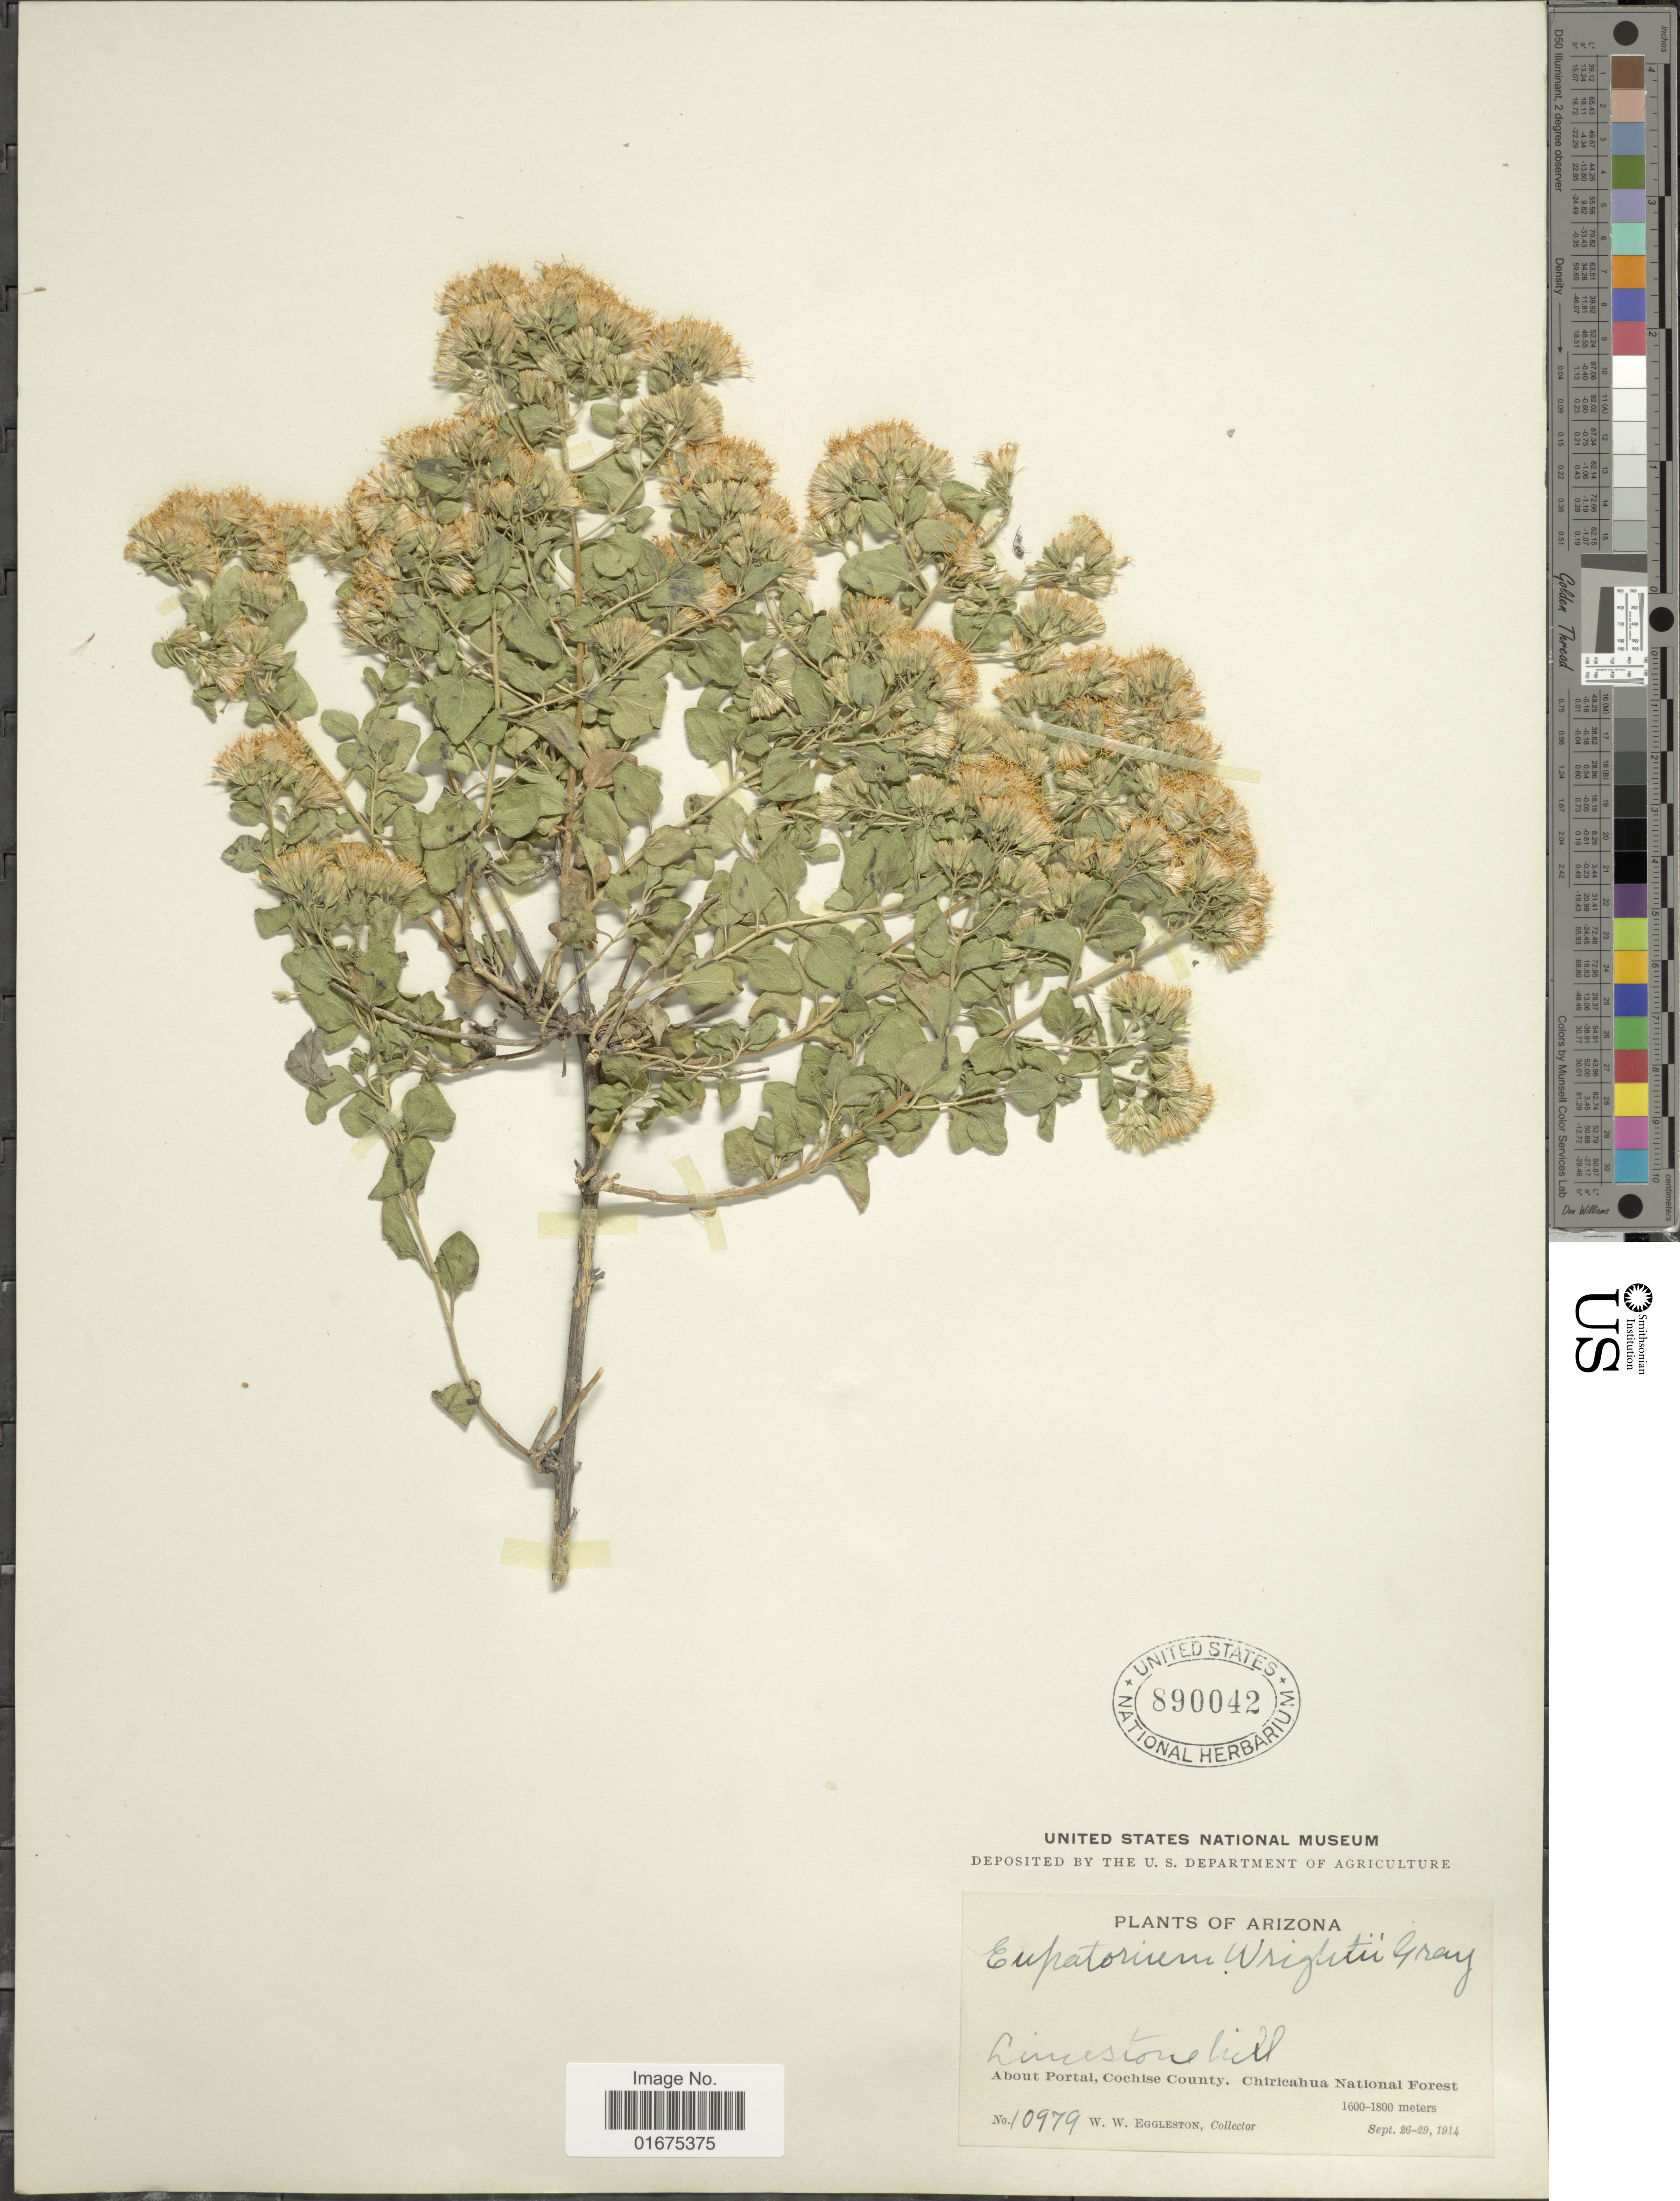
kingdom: Plantae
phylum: Tracheophyta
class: Magnoliopsida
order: Asterales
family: Asteraceae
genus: Ageratina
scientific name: Ageratina wrightii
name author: (A. Gray) R.M. King & H. Rob.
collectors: W. W. Eggleston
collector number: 10979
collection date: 1914-09-26/1914-09-29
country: United States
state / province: Arizona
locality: About Portal, Cochise County, Chiricahua National Forest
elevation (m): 1600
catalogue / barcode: US 890042